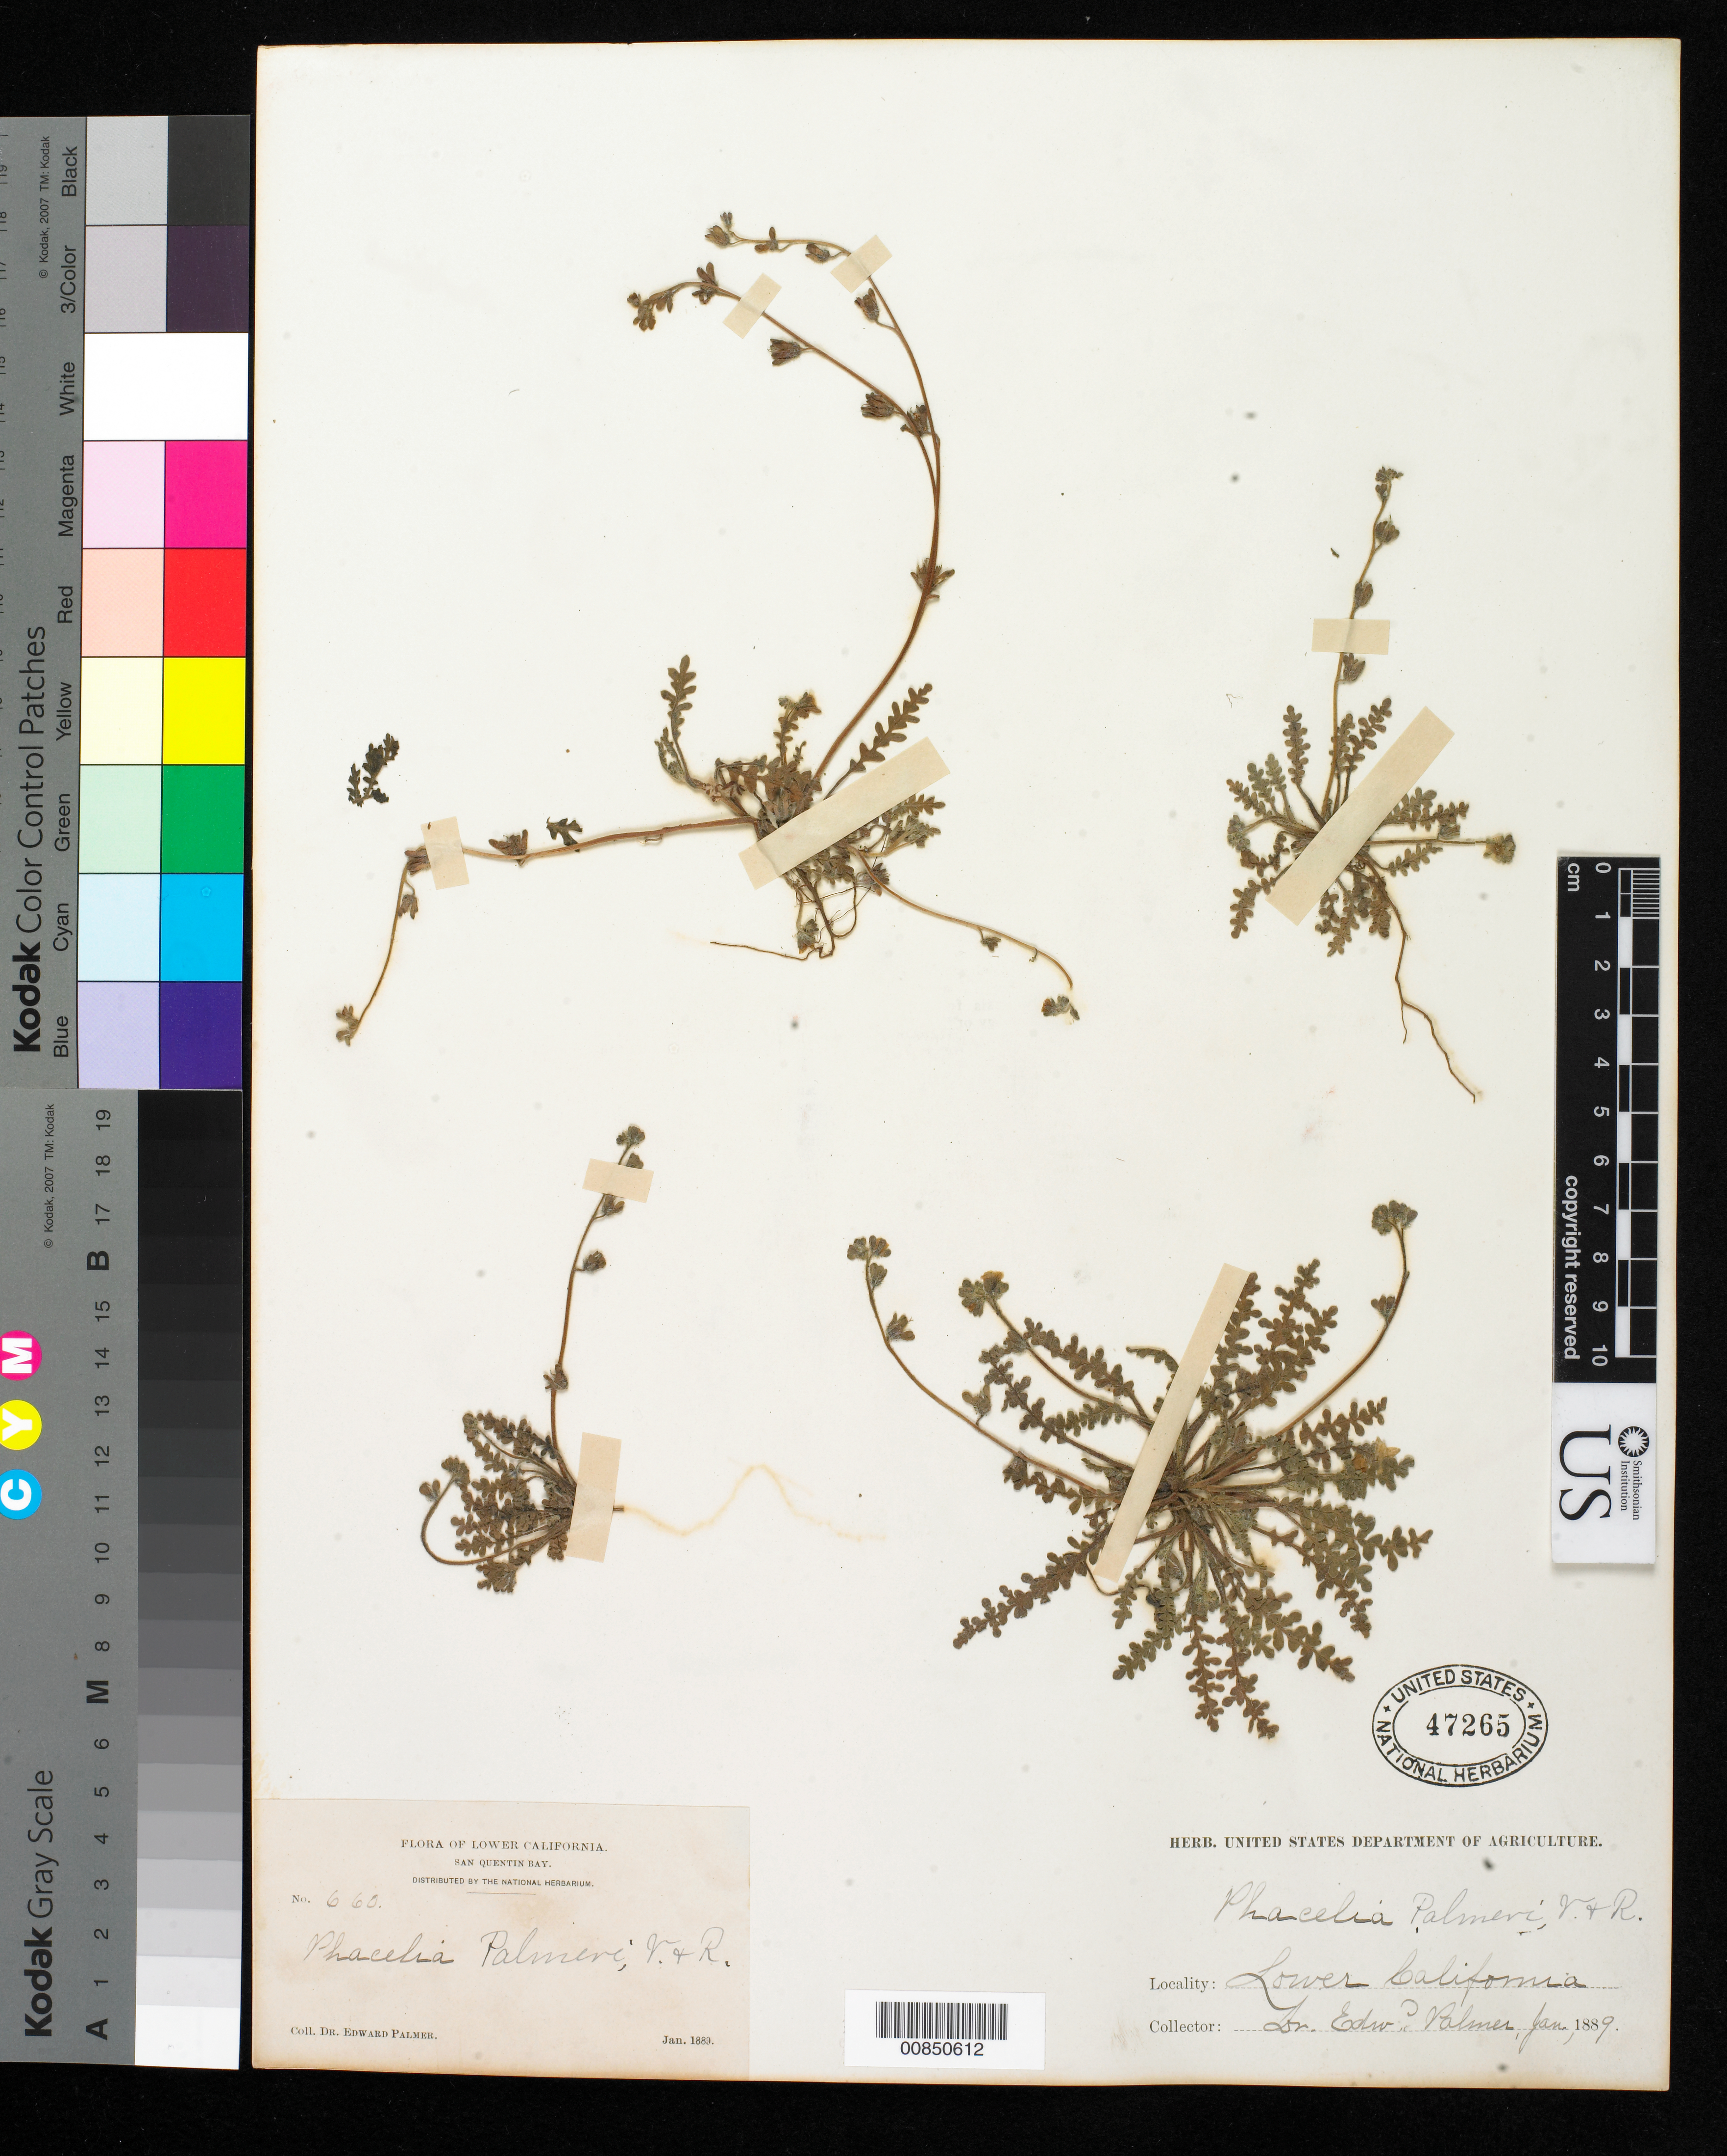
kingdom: Plantae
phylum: Tracheophyta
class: Magnoliopsida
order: Boraginales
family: Hydrophyllaceae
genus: Phacelia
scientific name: Phacelia palmeri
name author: Vasey & Rose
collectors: E. Palmer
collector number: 660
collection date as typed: Jan 1889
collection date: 1889-01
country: Mexico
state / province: Baja California Norte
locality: San Quentin Bay, Baja California.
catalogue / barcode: US 47265